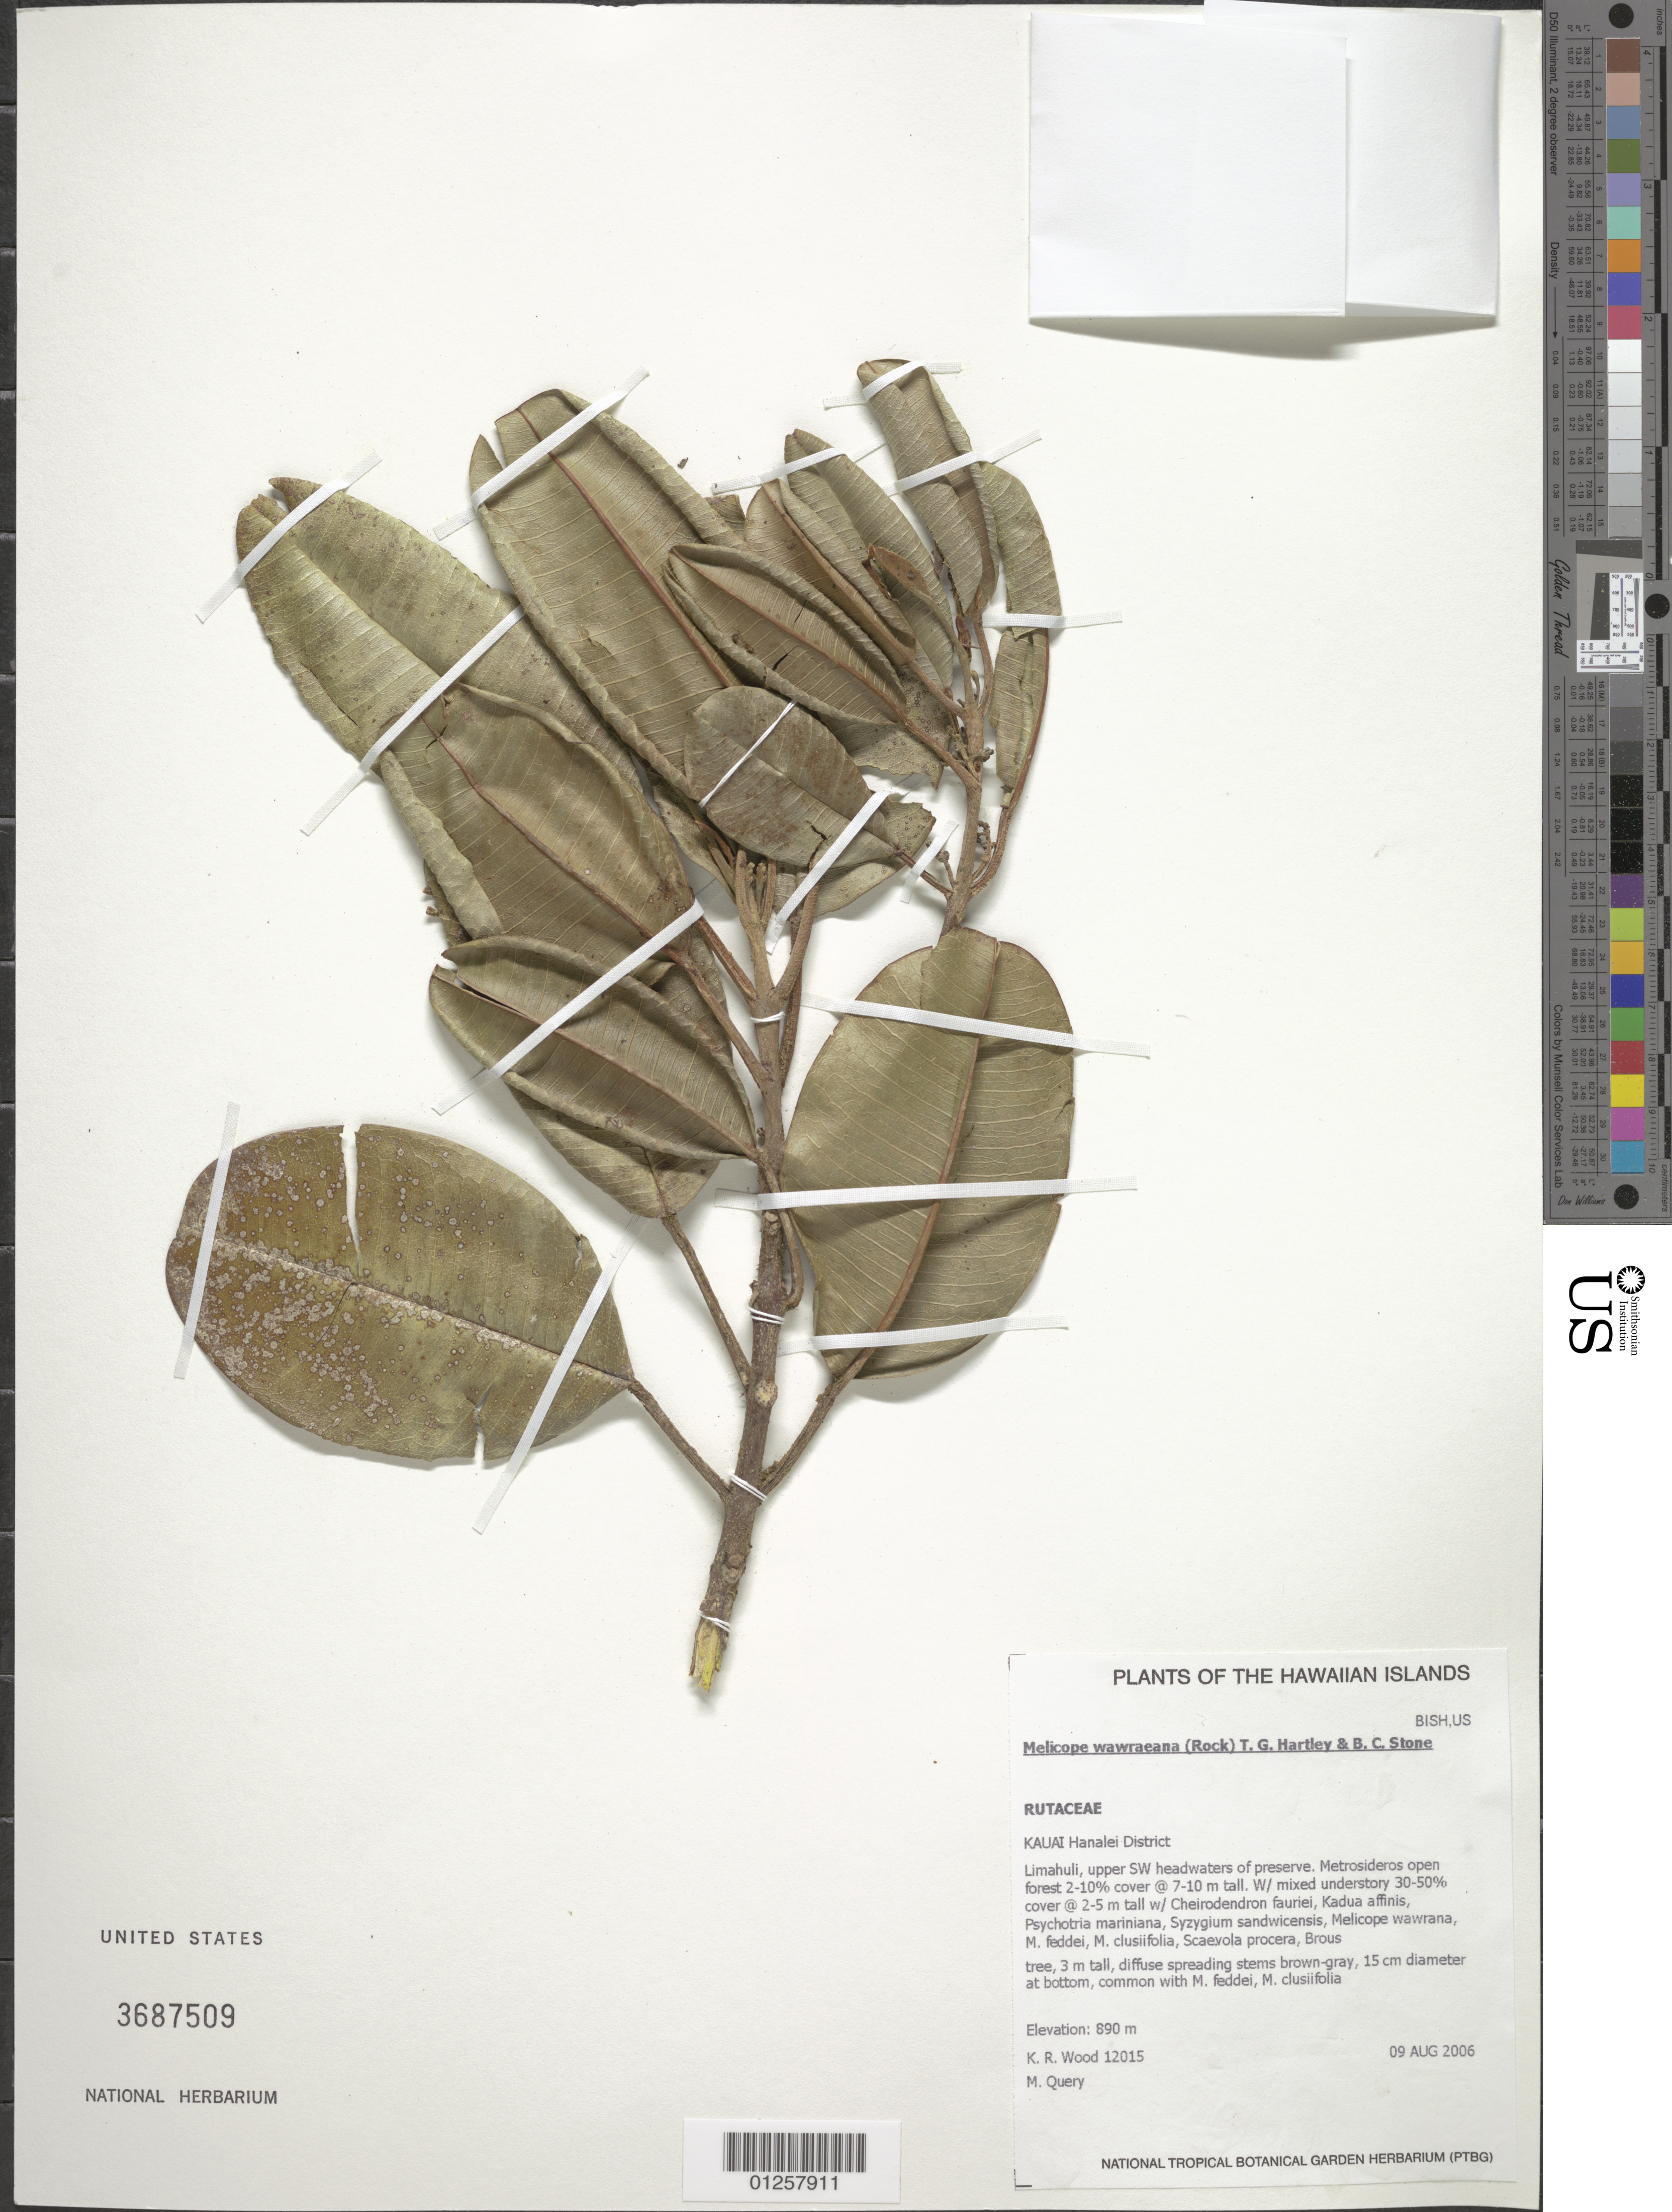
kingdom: Plantae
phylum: Tracheophyta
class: Magnoliopsida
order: Sapindales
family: Rutaceae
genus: Melicope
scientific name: Melicope wawraeana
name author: (H. Lév.) T.G. Hartley & B.C. Stone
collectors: K. R. Wood & M. Query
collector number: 12015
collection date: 2006-08-09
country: United States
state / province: Hawaii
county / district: Kauai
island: Kaua'i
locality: Hanalei District, Limahuli, upper SW headwater of preserve.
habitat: Open forest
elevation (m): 890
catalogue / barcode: US 3687509